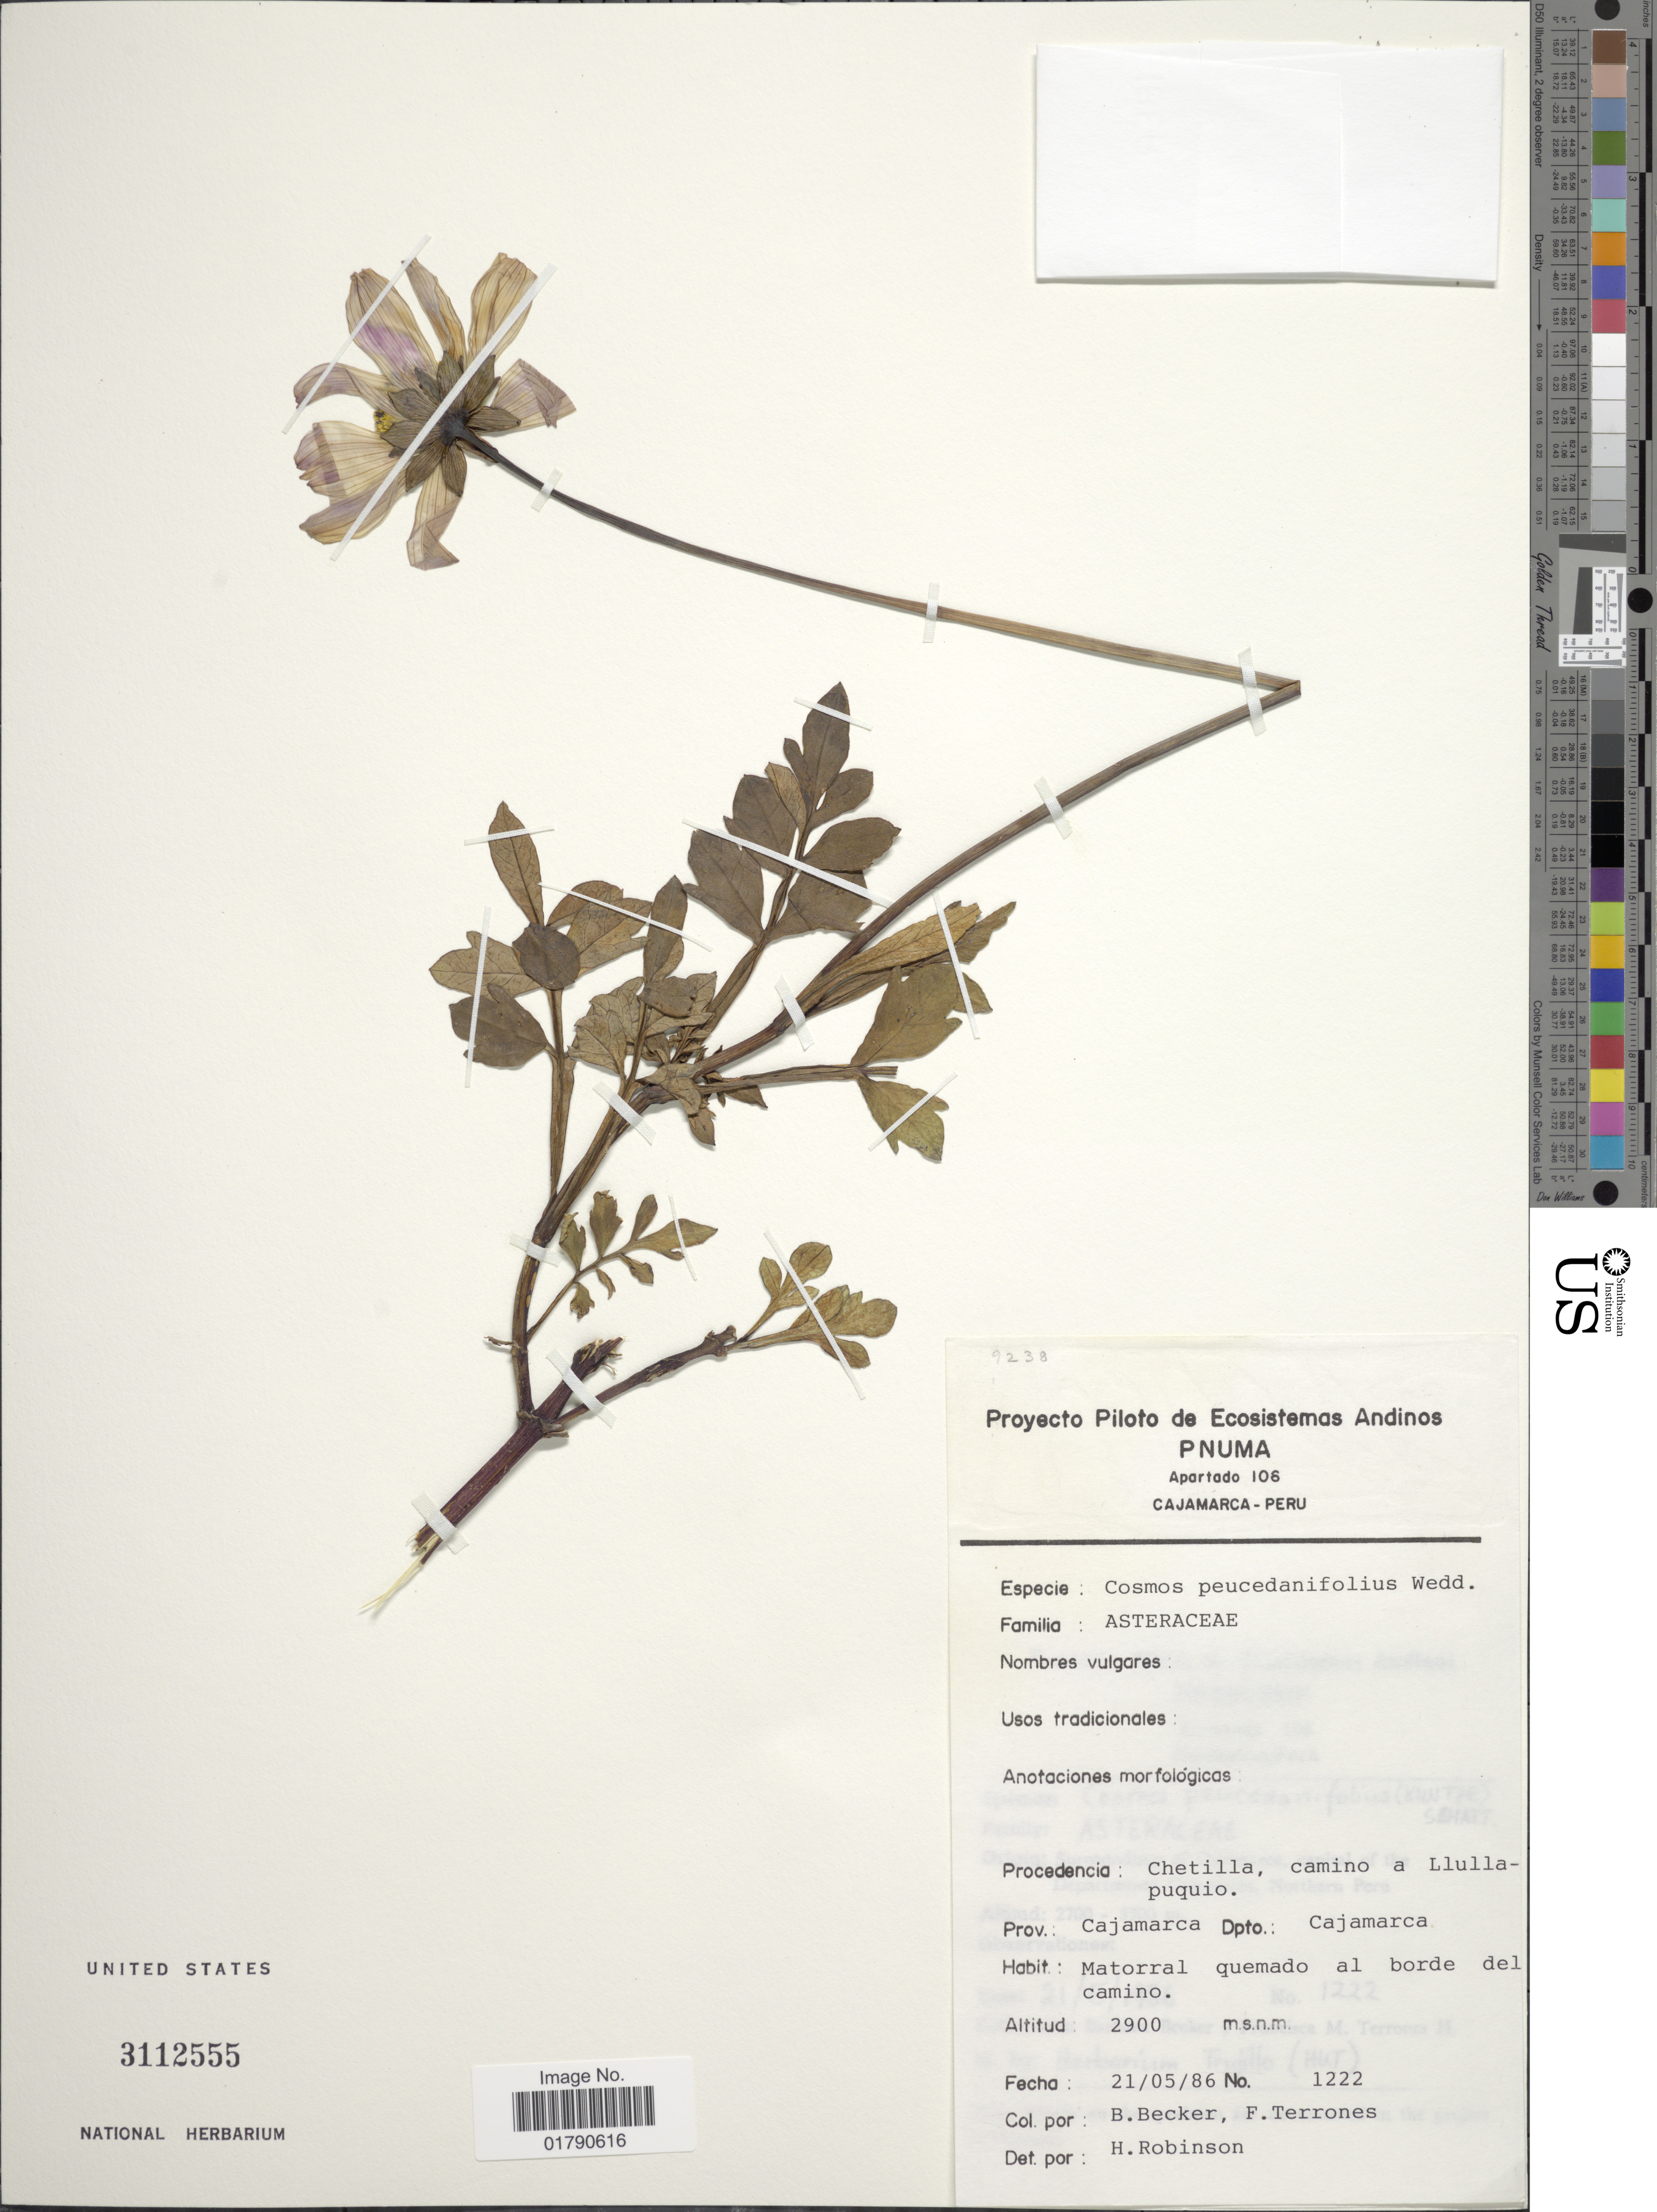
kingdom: Plantae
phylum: Tracheophyta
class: Magnoliopsida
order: Asterales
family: Asteraceae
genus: Cosmos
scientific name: Cosmos peucedanifolius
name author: Wedd.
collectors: B. Becker & F. Terrones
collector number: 1222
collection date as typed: Transcribed d/m/y: 21/5/86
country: Peru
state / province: Cajamarca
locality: Chetilla, camino a Llullapuquio, Prov. Cajamarca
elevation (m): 2900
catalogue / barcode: US 3112555